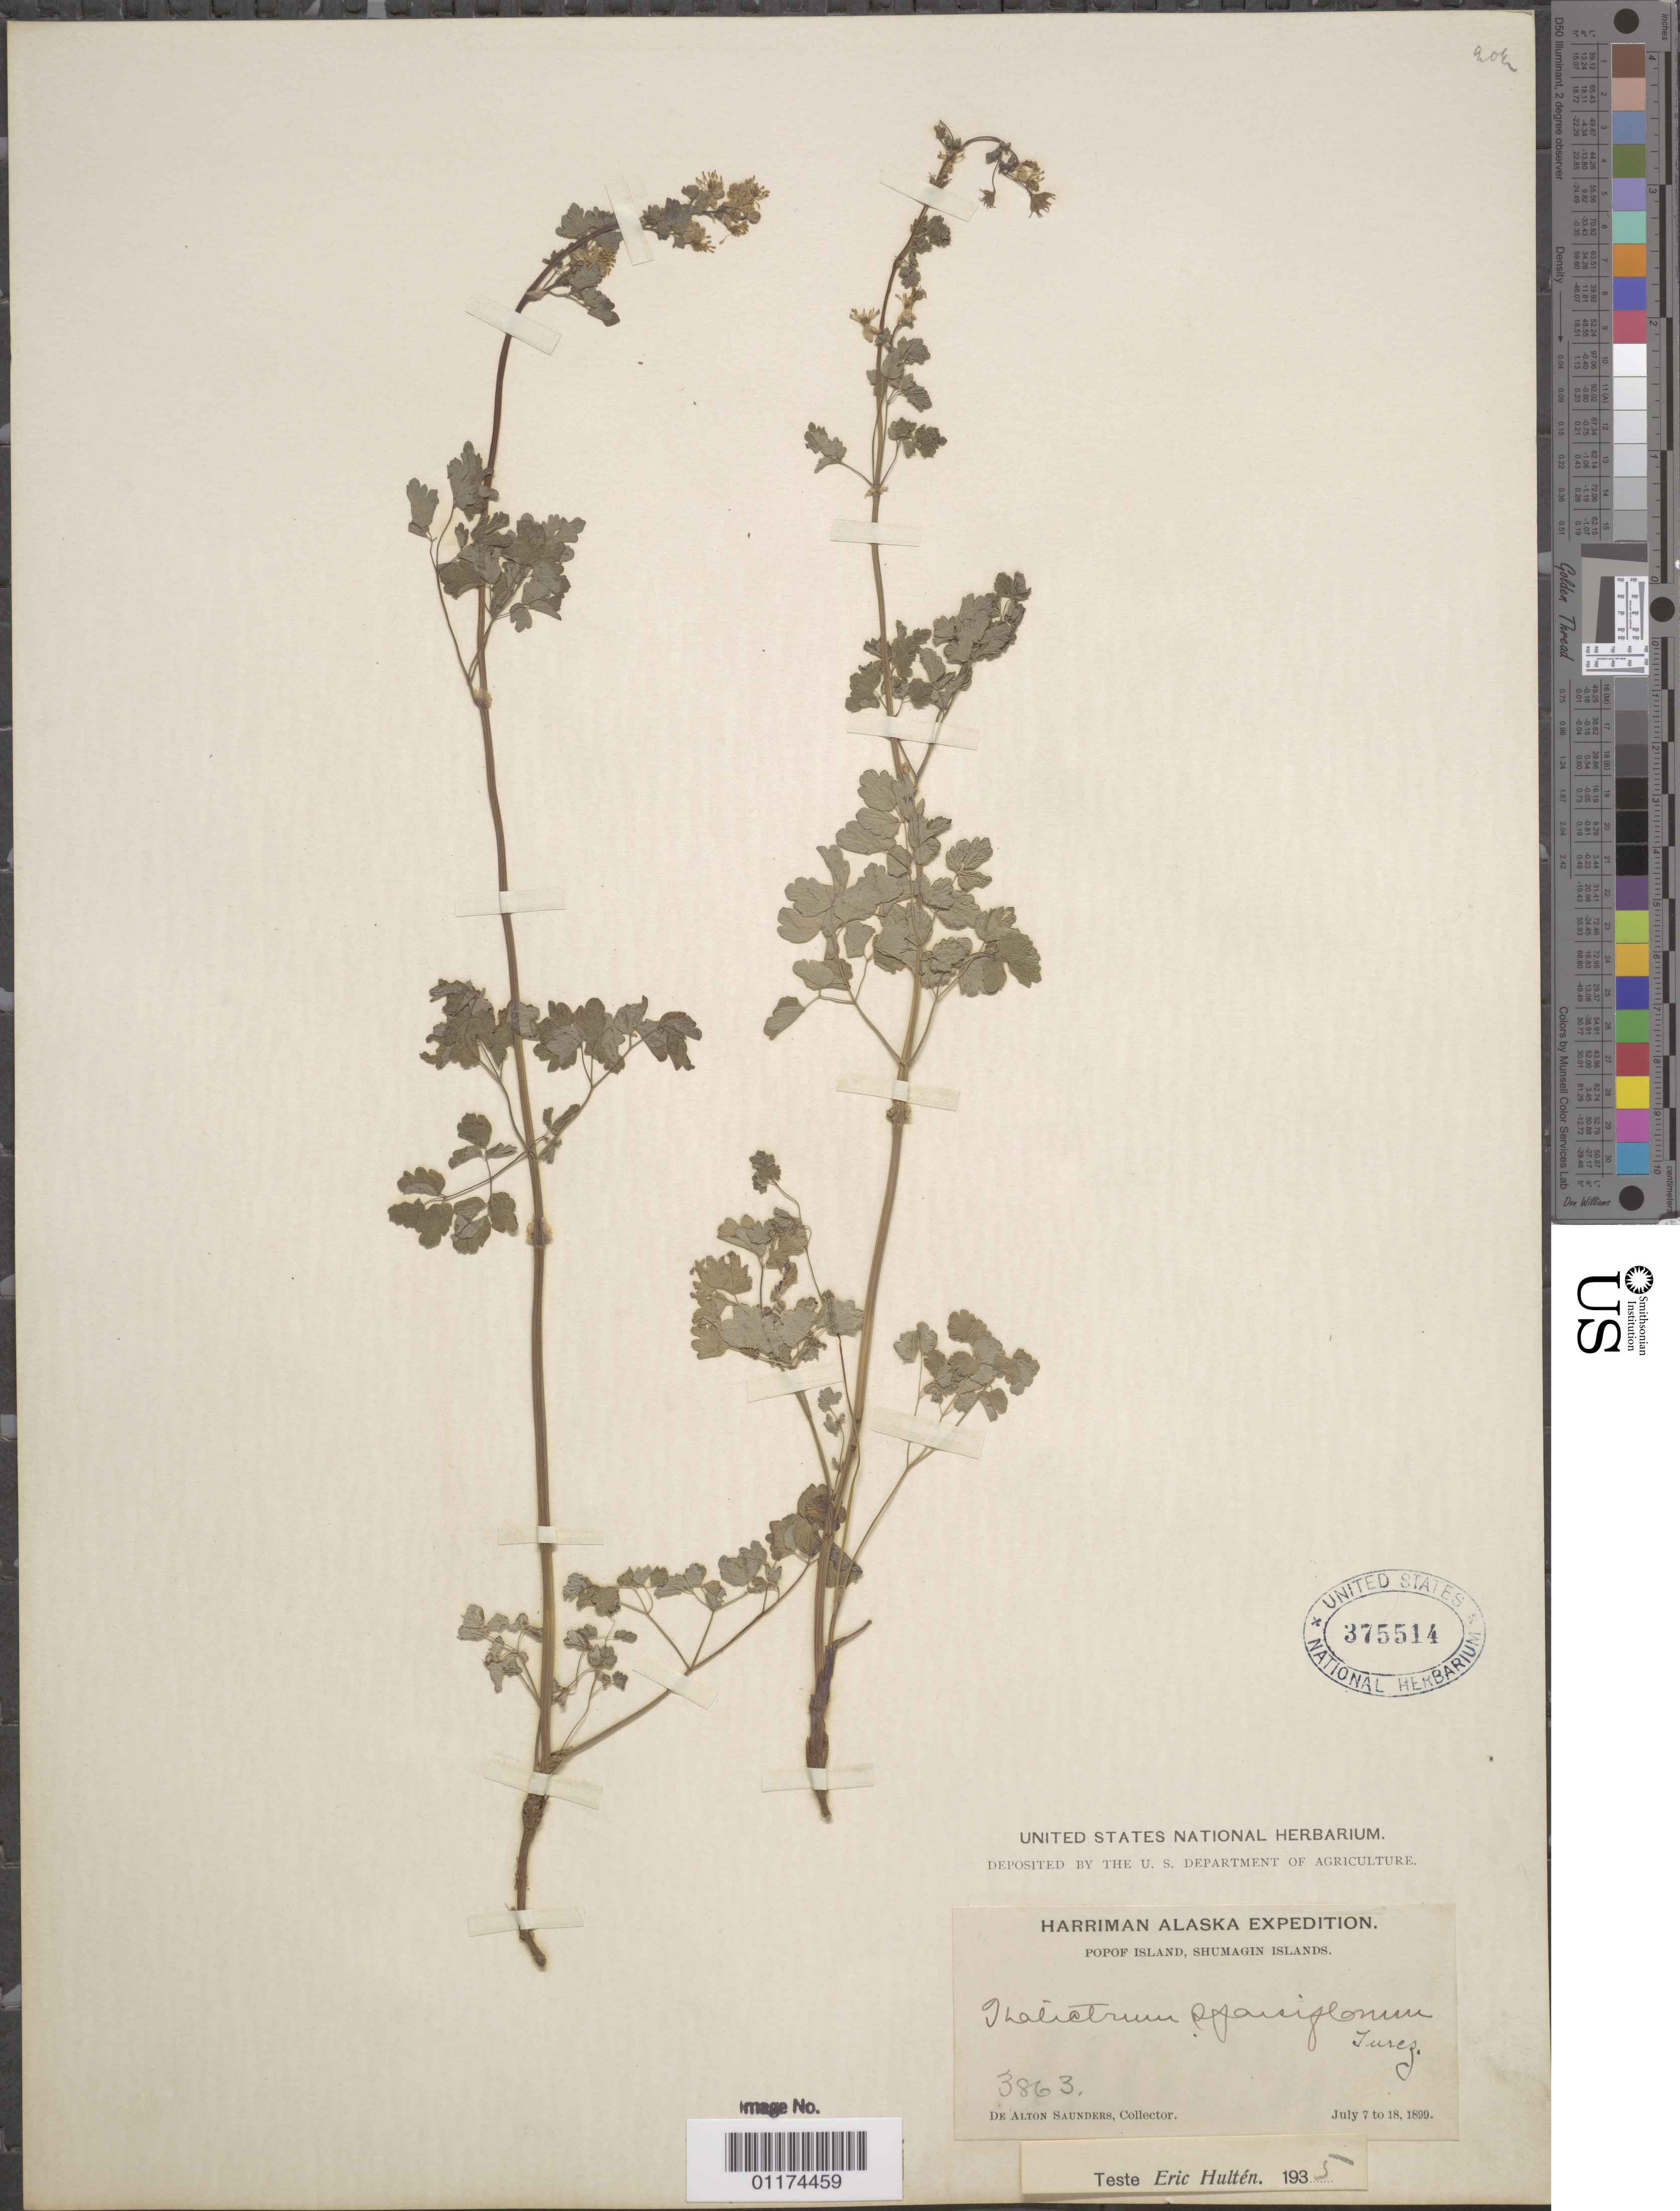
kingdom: Plantae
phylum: Tracheophyta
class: Magnoliopsida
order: Ranunculales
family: Ranunculaceae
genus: Thalictrum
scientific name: Thalictrum sparsiflorum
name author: Turcz. ex Fisch. & C.A. Mey.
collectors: D. A. Saunders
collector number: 3863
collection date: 1899-07-07/1899-07-18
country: United States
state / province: Alaska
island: Popof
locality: Popof Island, Shumagin Islands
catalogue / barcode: US 375514